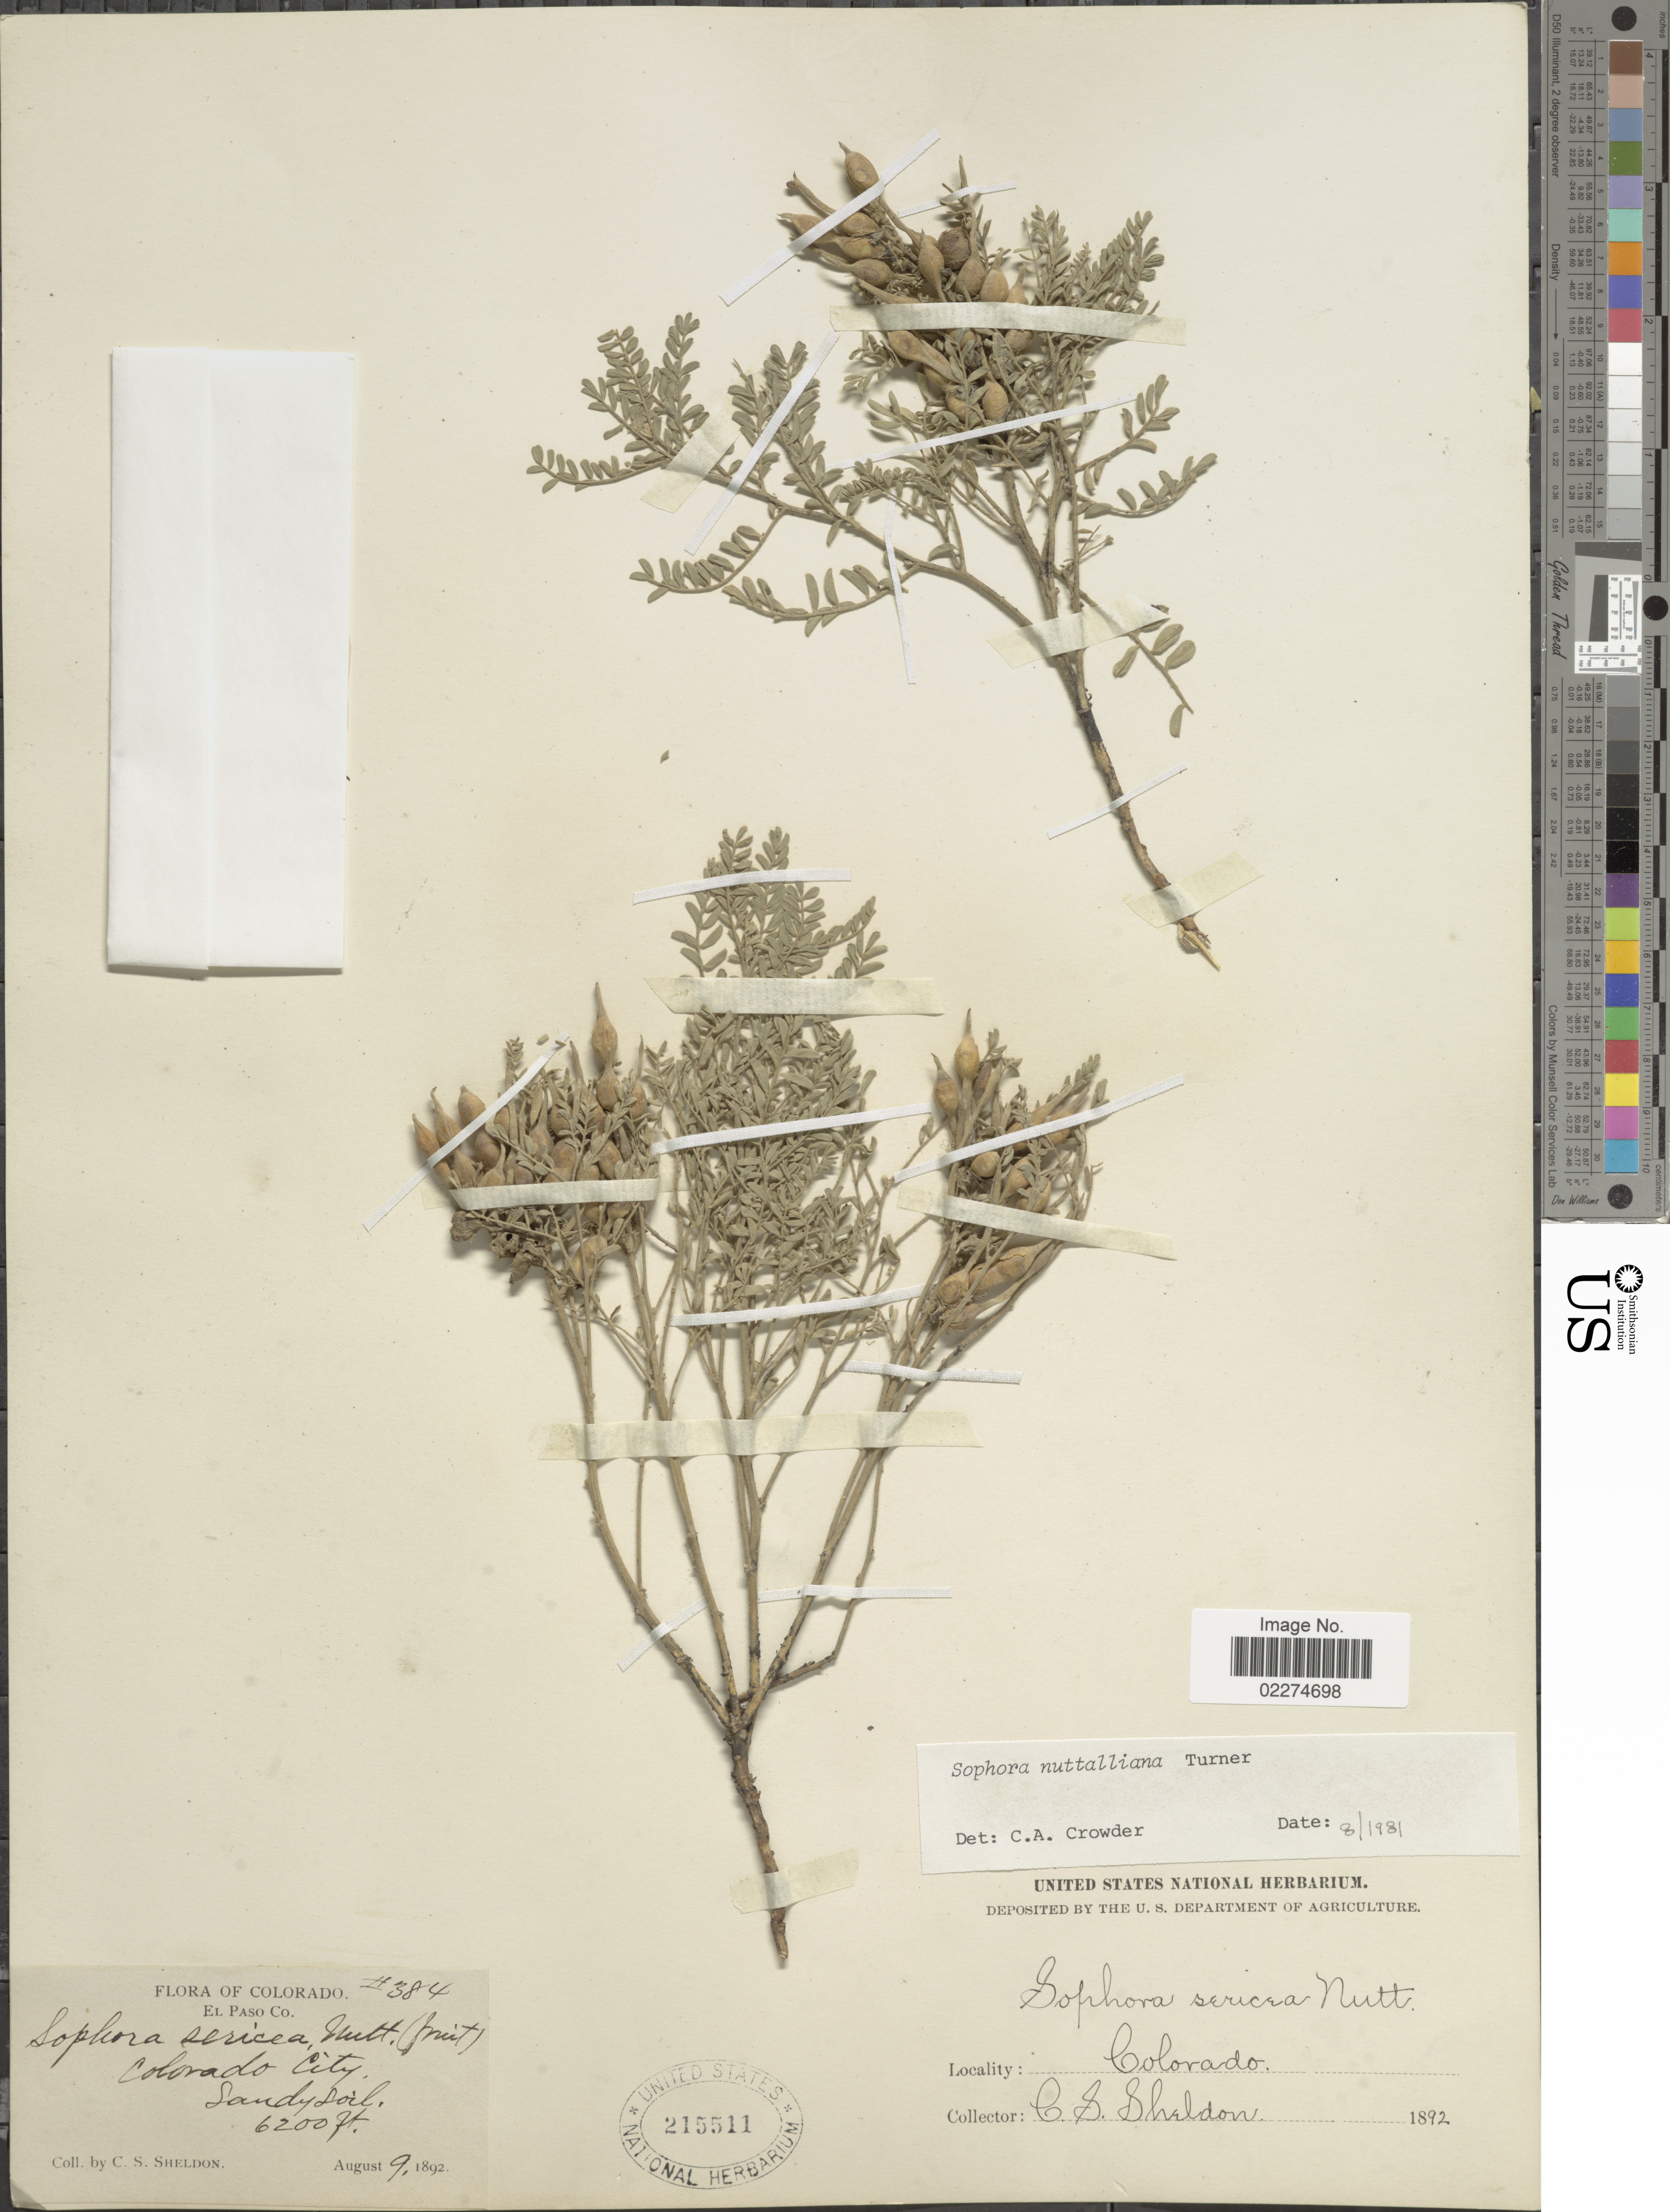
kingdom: Plantae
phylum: Tracheophyta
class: Magnoliopsida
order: Fabales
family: Fabaceae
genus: Sophora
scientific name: Sophora nuttalliana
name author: B.L. Turner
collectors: C. S. Sheldon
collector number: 384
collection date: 1892-08-09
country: United States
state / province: Colorado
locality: Colorado, El Paso Co., Colorado City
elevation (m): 1890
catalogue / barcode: US 215511